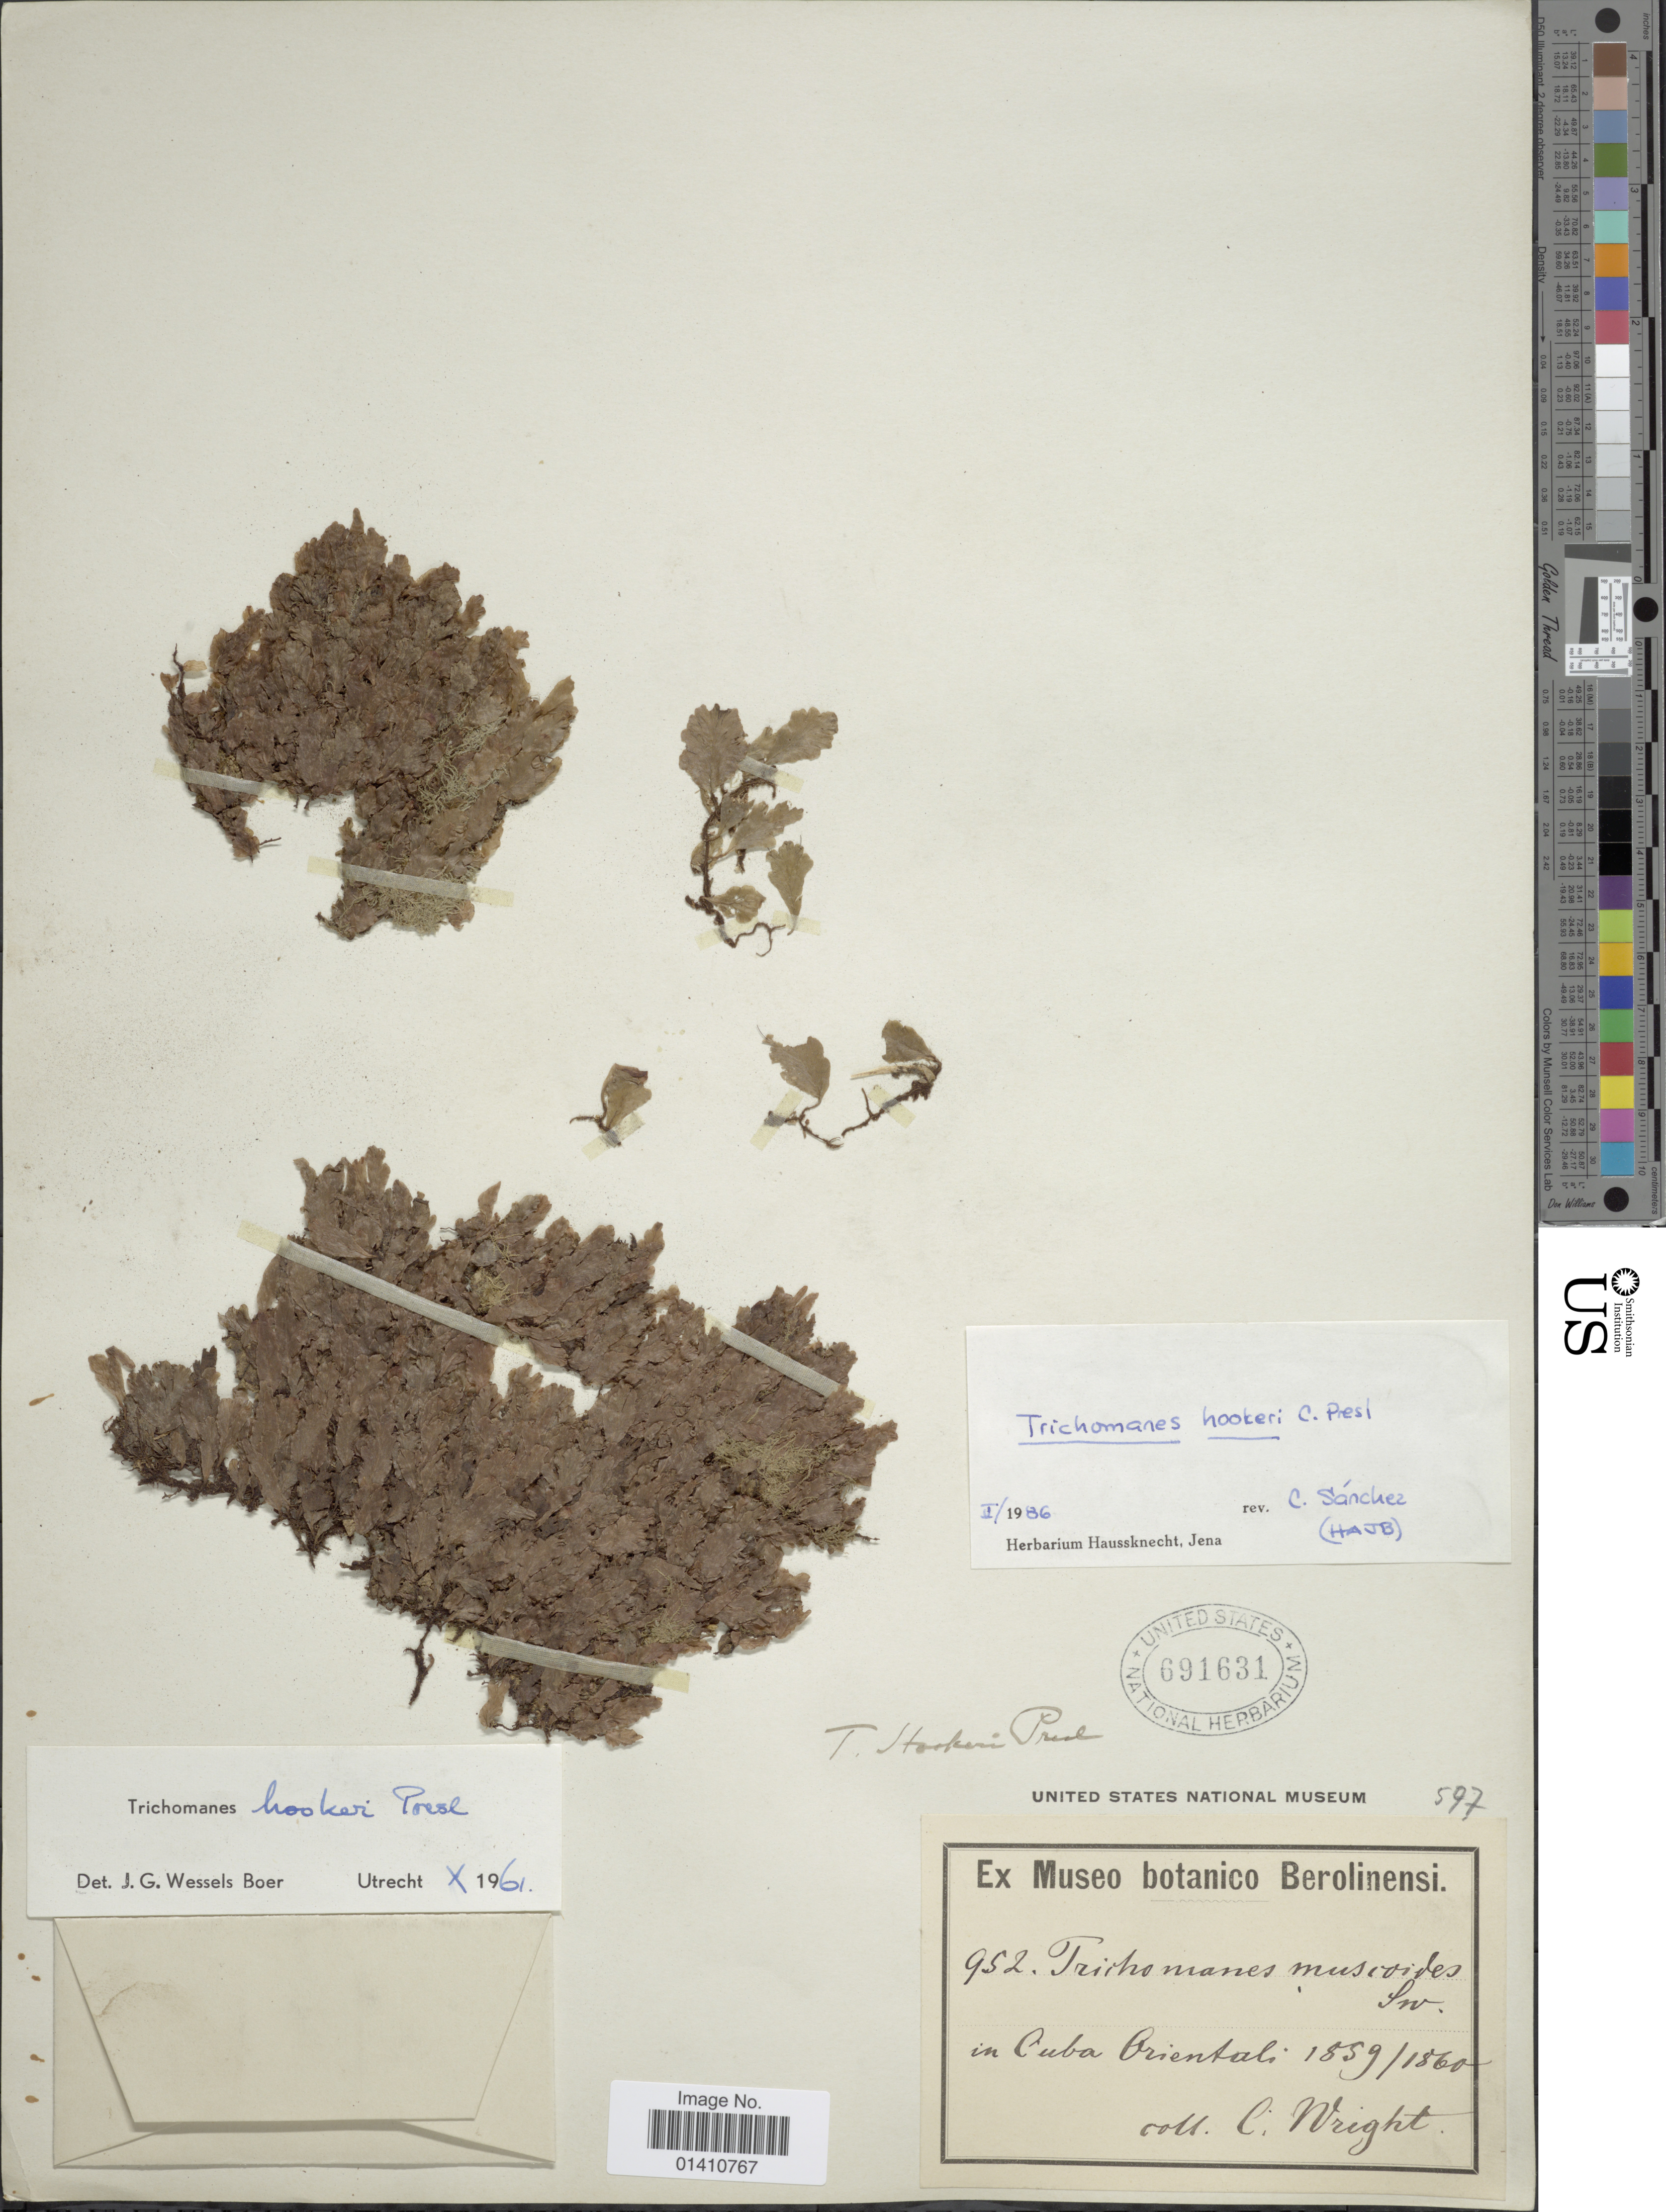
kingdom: Plantae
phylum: Tracheophyta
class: Polypodiopsida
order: Hymenophyllales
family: Hymenophyllaceae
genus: Didymoglossum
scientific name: Didymoglossum hookeri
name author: C. Presl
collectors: C. Wright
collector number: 952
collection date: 1859/1860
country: Cuba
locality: In Cuba Orientali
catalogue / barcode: US 691631